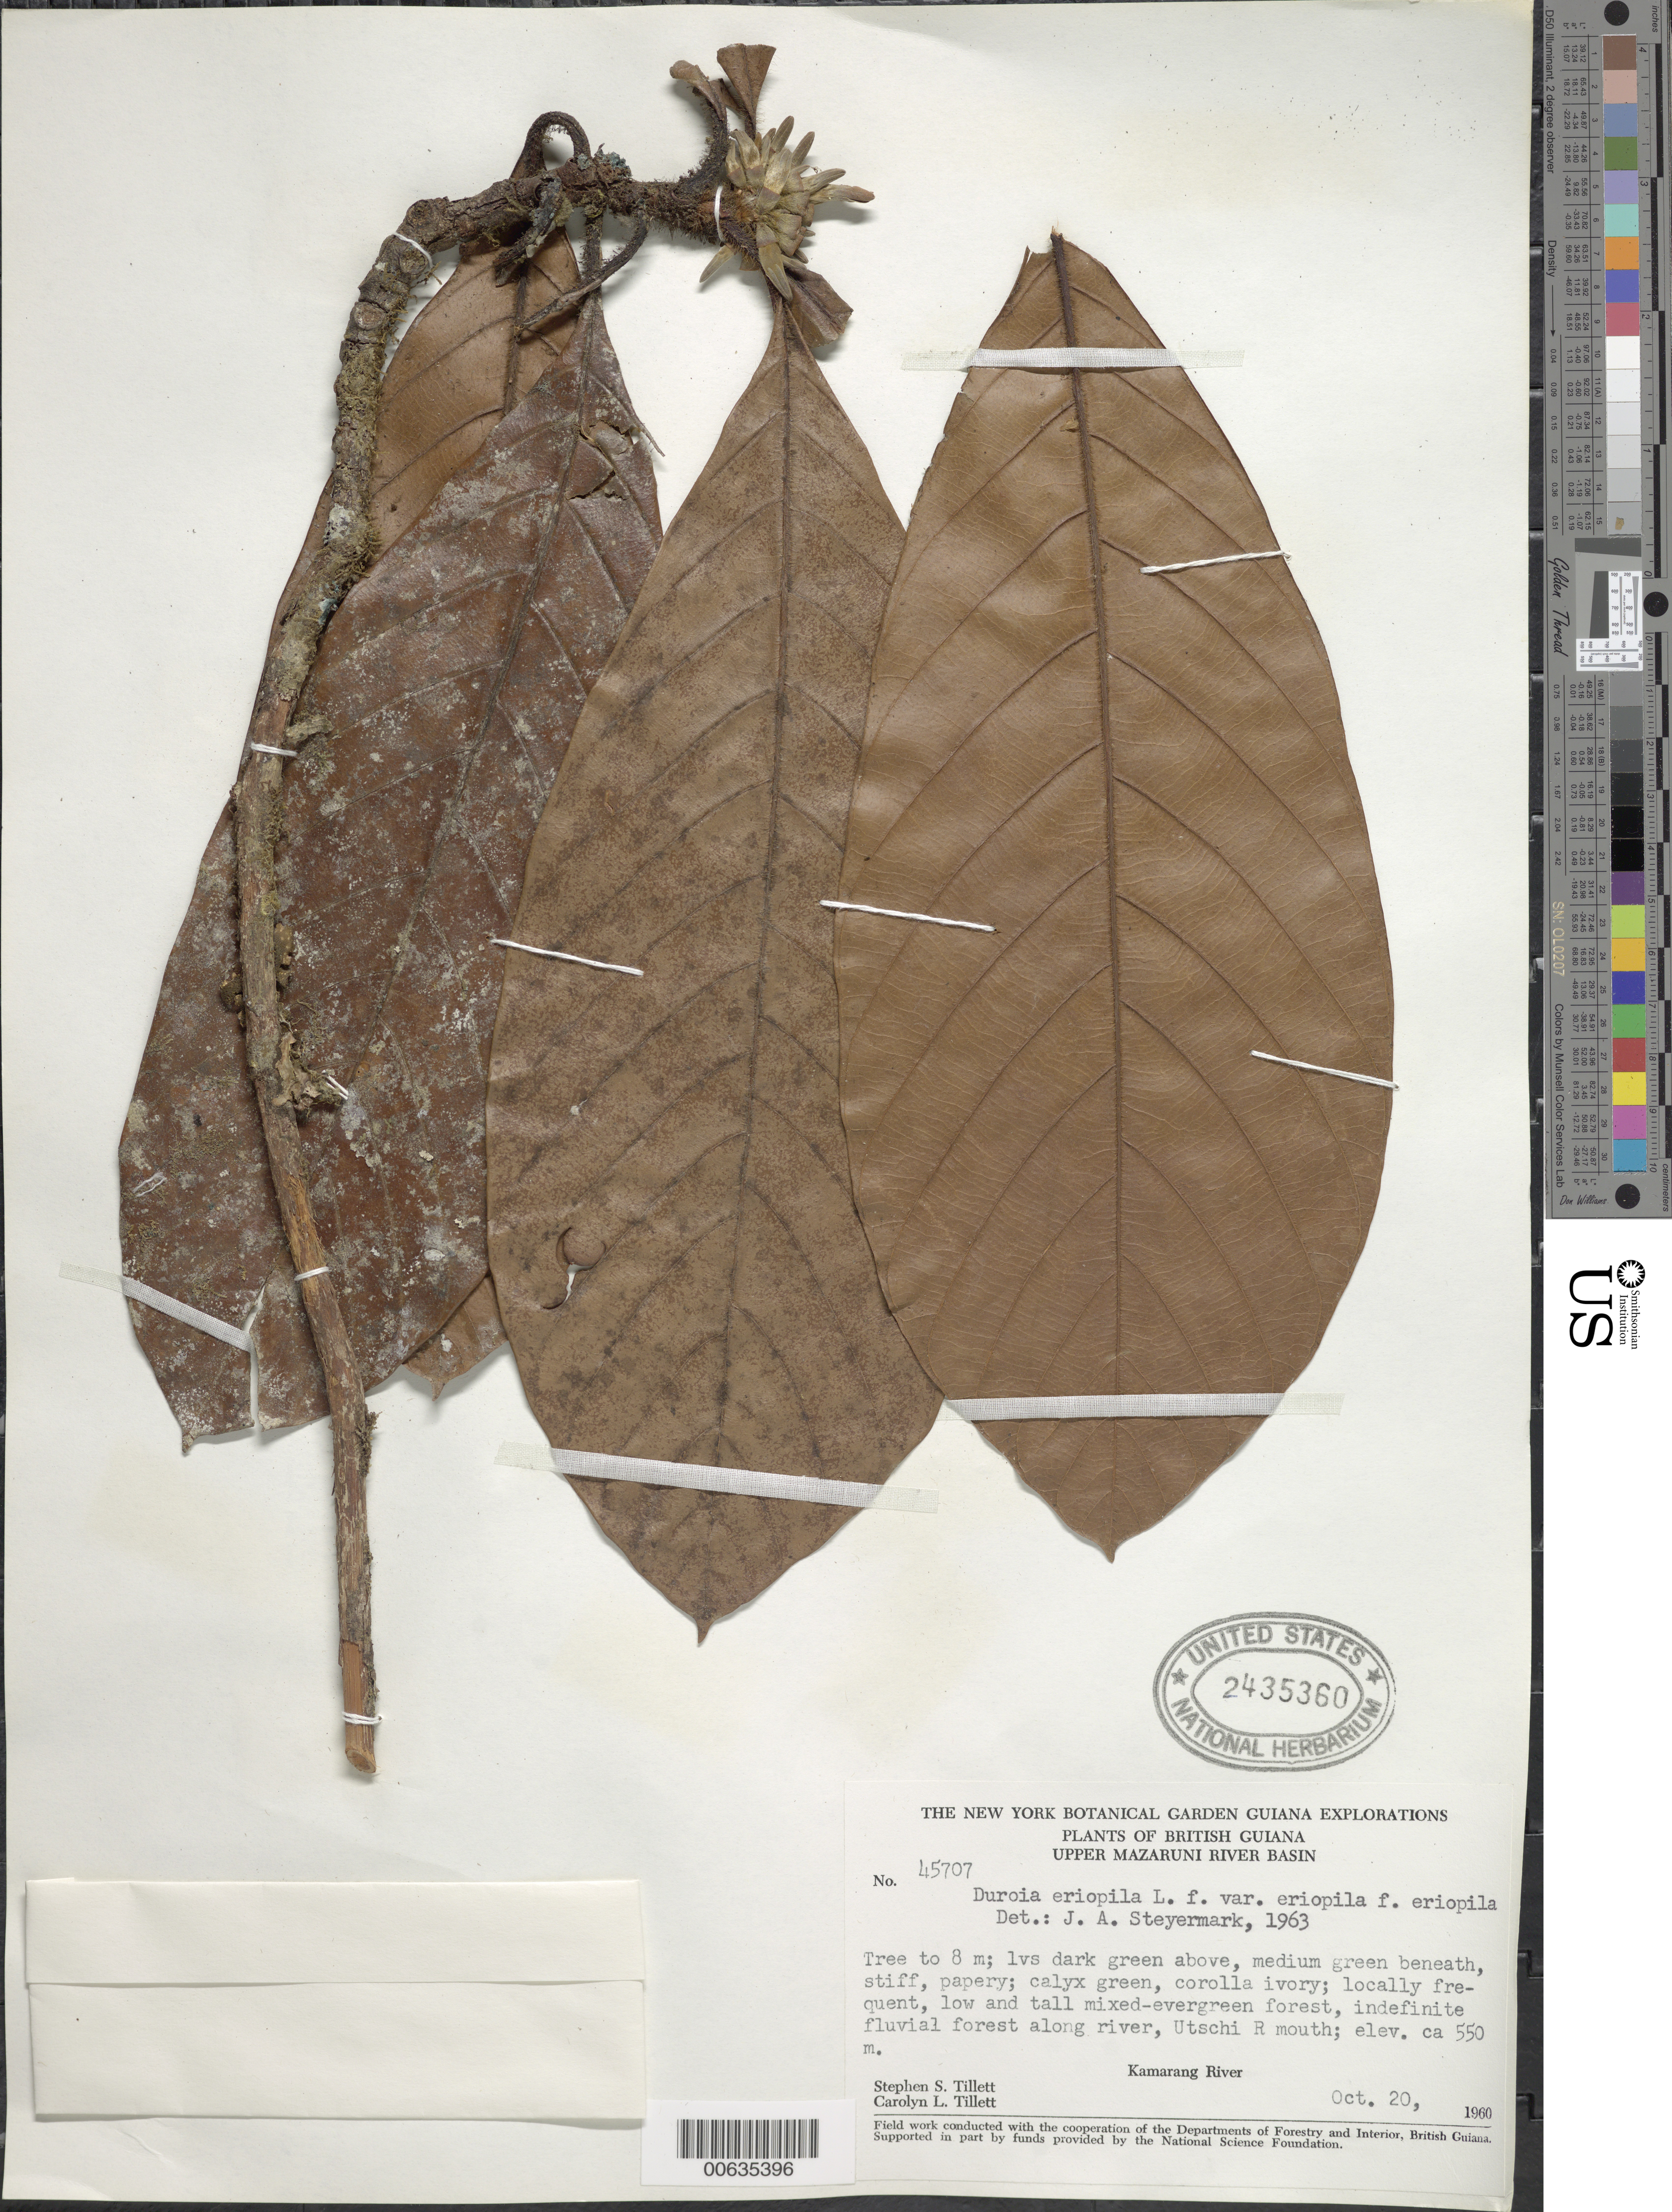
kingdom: Plantae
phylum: Tracheophyta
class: Magnoliopsida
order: Gentianales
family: Rubiaceae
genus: Duroia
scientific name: Duroia eriopila f. eriopila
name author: L. f.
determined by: Steyermark, Julian A., (VEN)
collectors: S. S. Tillett, C. L. Tillett & R. Boyan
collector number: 45707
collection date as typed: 20-Oct-60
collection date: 1960-10-20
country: Guyana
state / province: Cuyuni-Mazaruni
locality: Upper Mazaruni River Basin, mouth of Utschi River, Kamarang River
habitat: Low and tall mixed-evergreen forest, indefinite fluvial forest along river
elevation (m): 550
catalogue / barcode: US 2435360